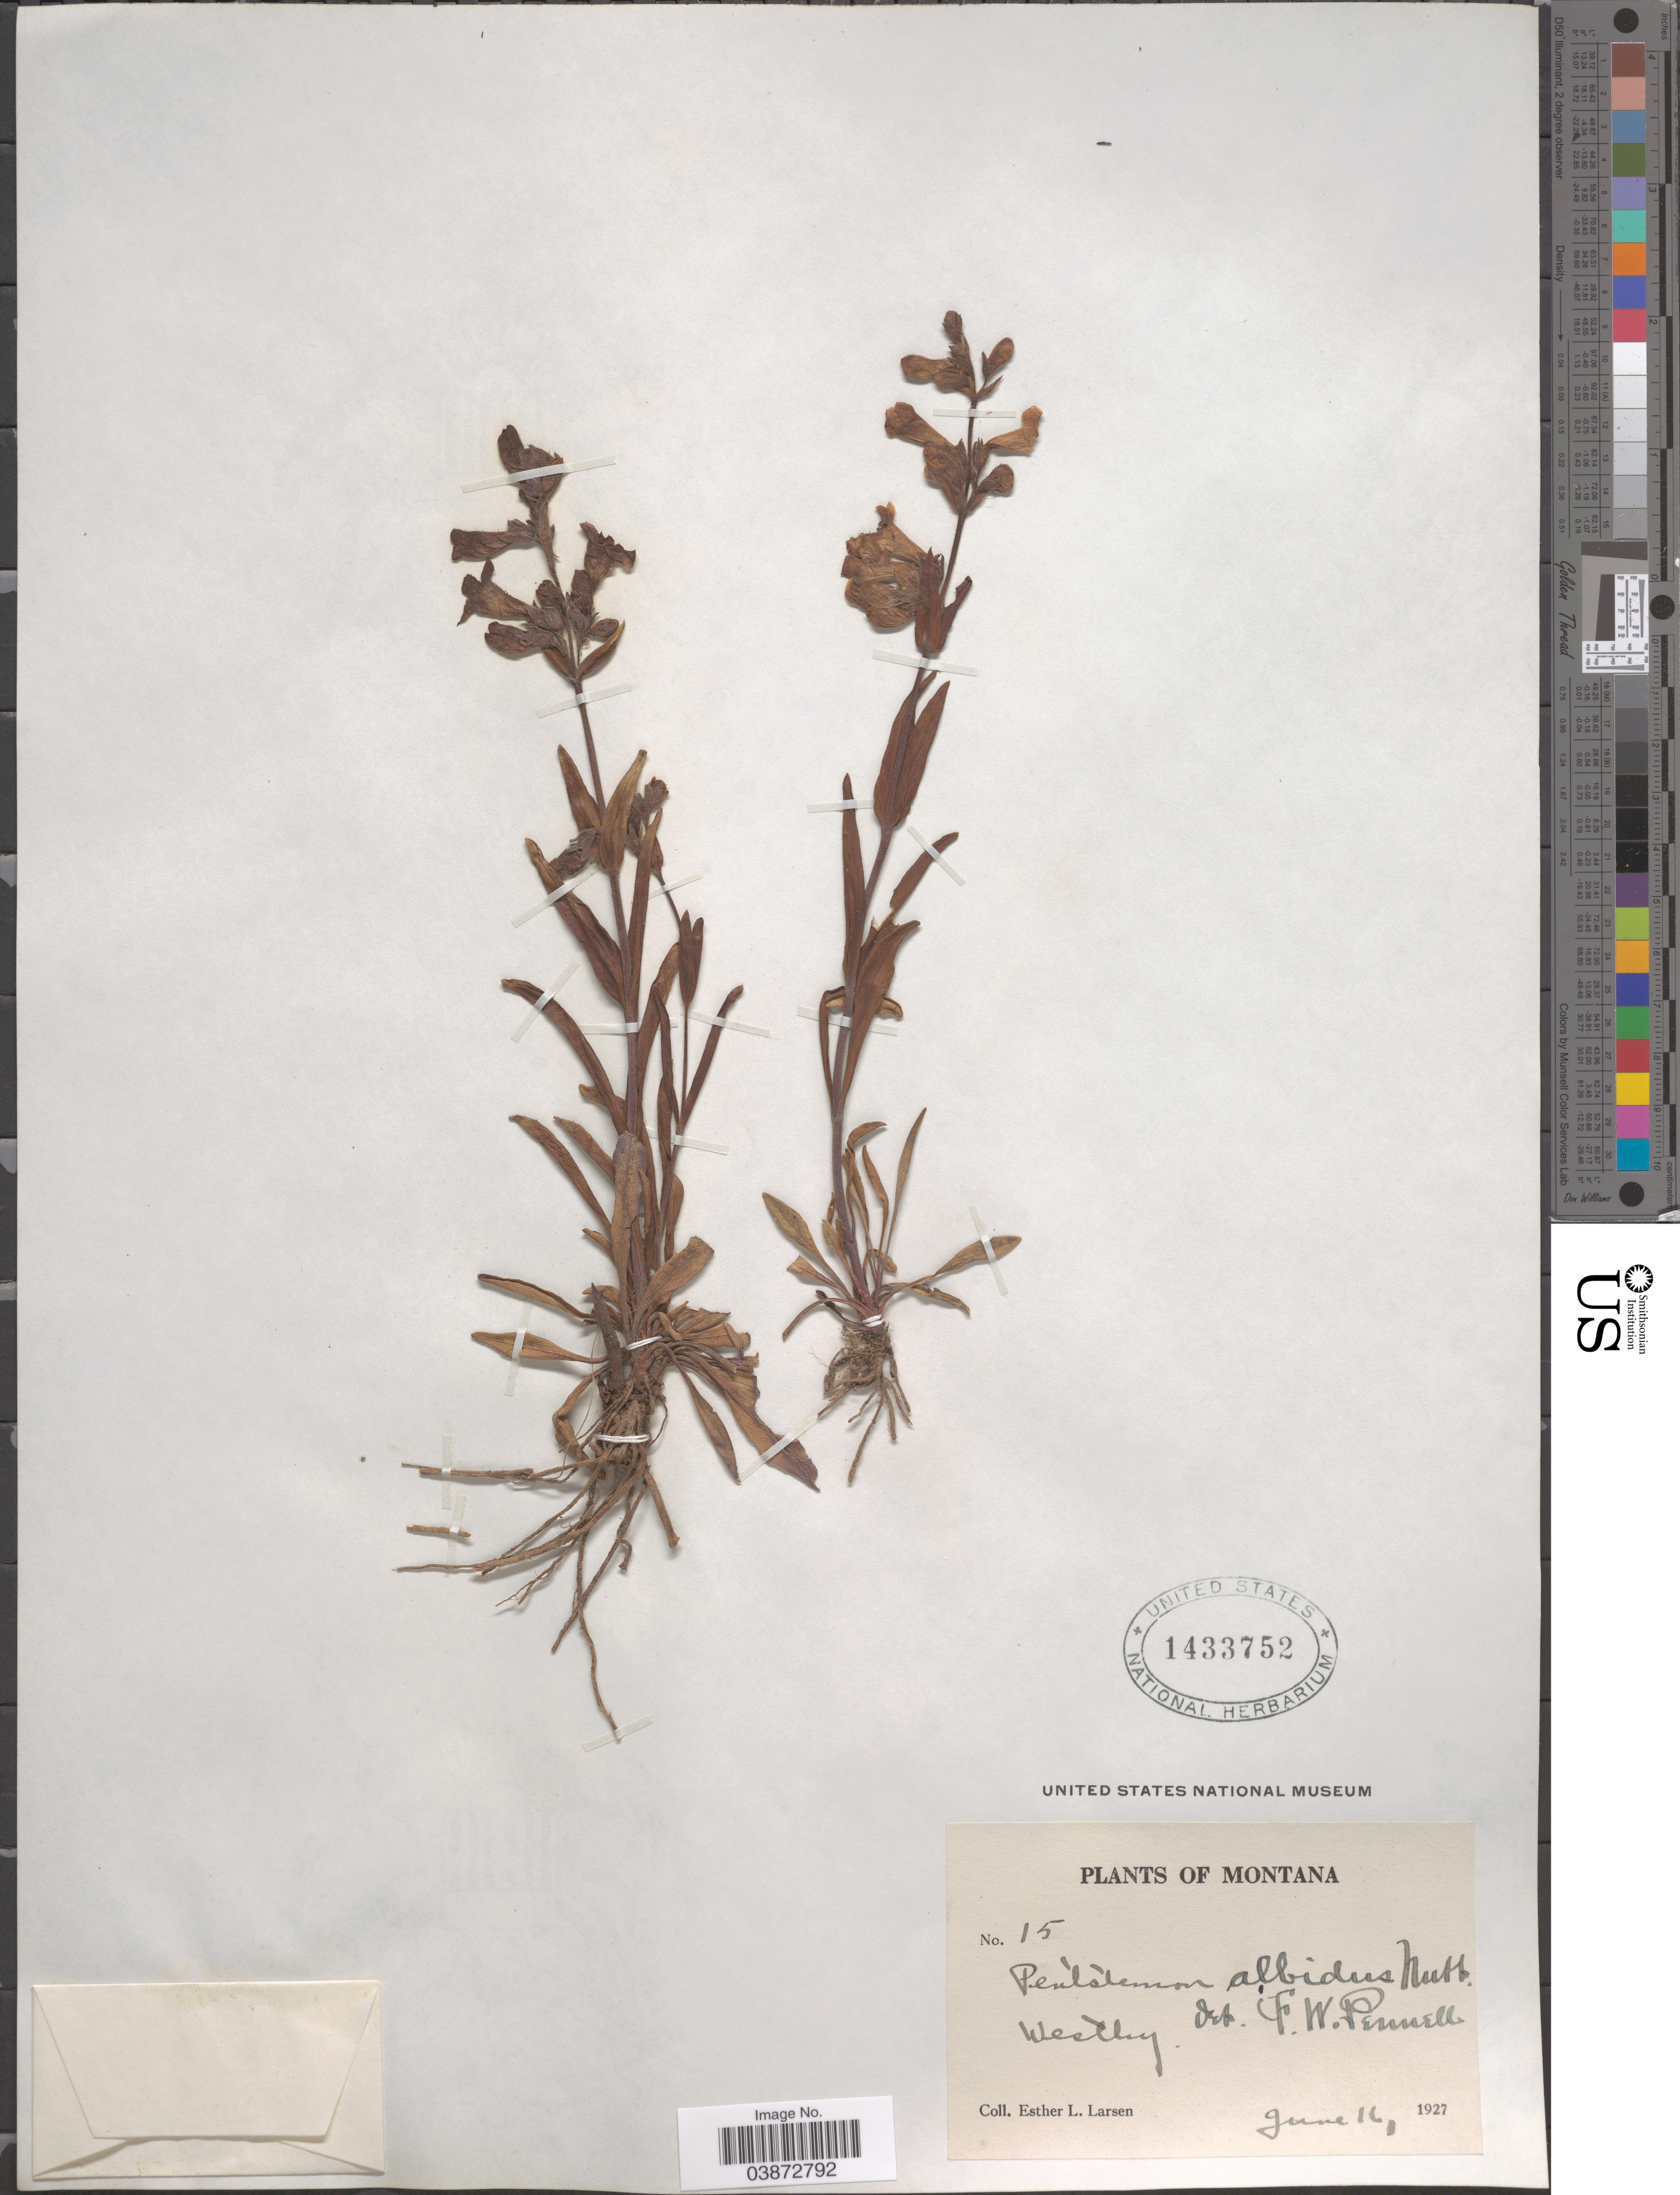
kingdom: Plantae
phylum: Tracheophyta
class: Magnoliopsida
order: Lamiales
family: Plantaginaceae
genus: Penstemon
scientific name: Penstemon albidus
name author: Nutt.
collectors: E. Larsen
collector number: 15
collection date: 1927-06-16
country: United States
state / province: Montana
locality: Westley.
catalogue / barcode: US 1433752